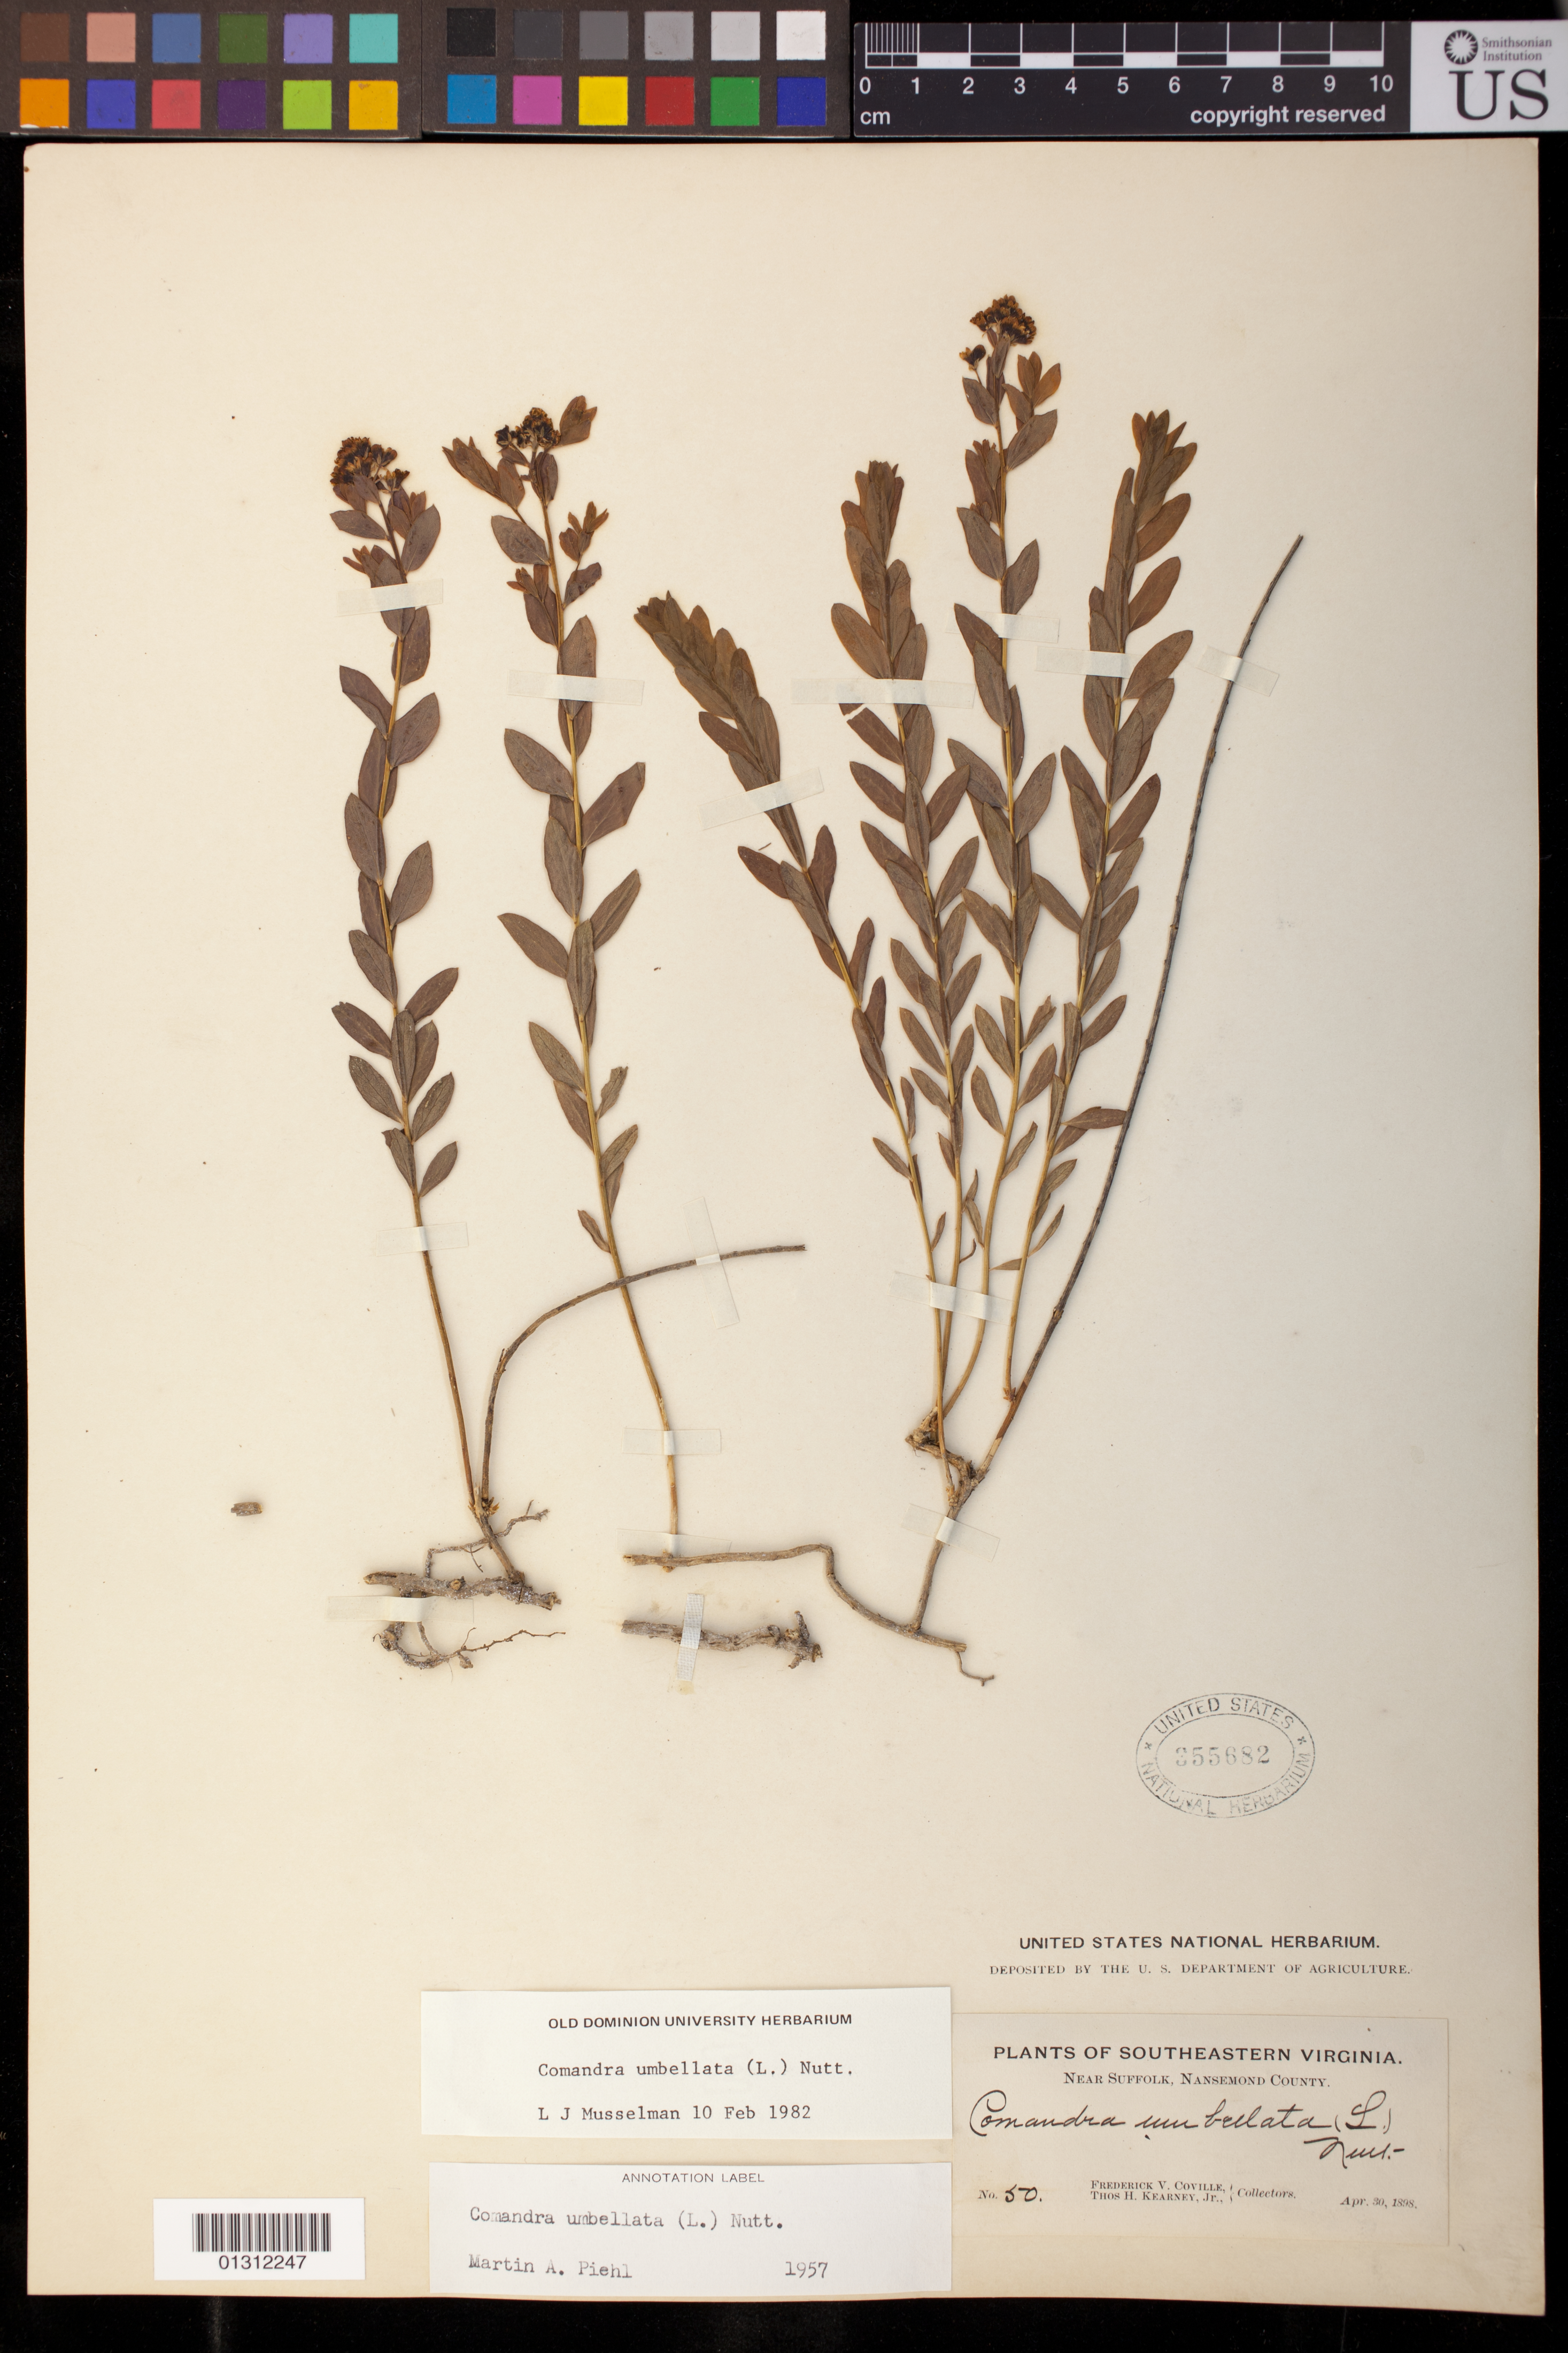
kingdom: Plantae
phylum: Tracheophyta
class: Magnoliopsida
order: Santalales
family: Comandraceae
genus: Comandra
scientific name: Comandra umbellata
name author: (L.) Nutt.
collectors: F. V. Coville & T. H. Kearney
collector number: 50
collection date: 1898-04-30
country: United States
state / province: Virginia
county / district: City of Suffolk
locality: Near Suffolk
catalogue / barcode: US 355682